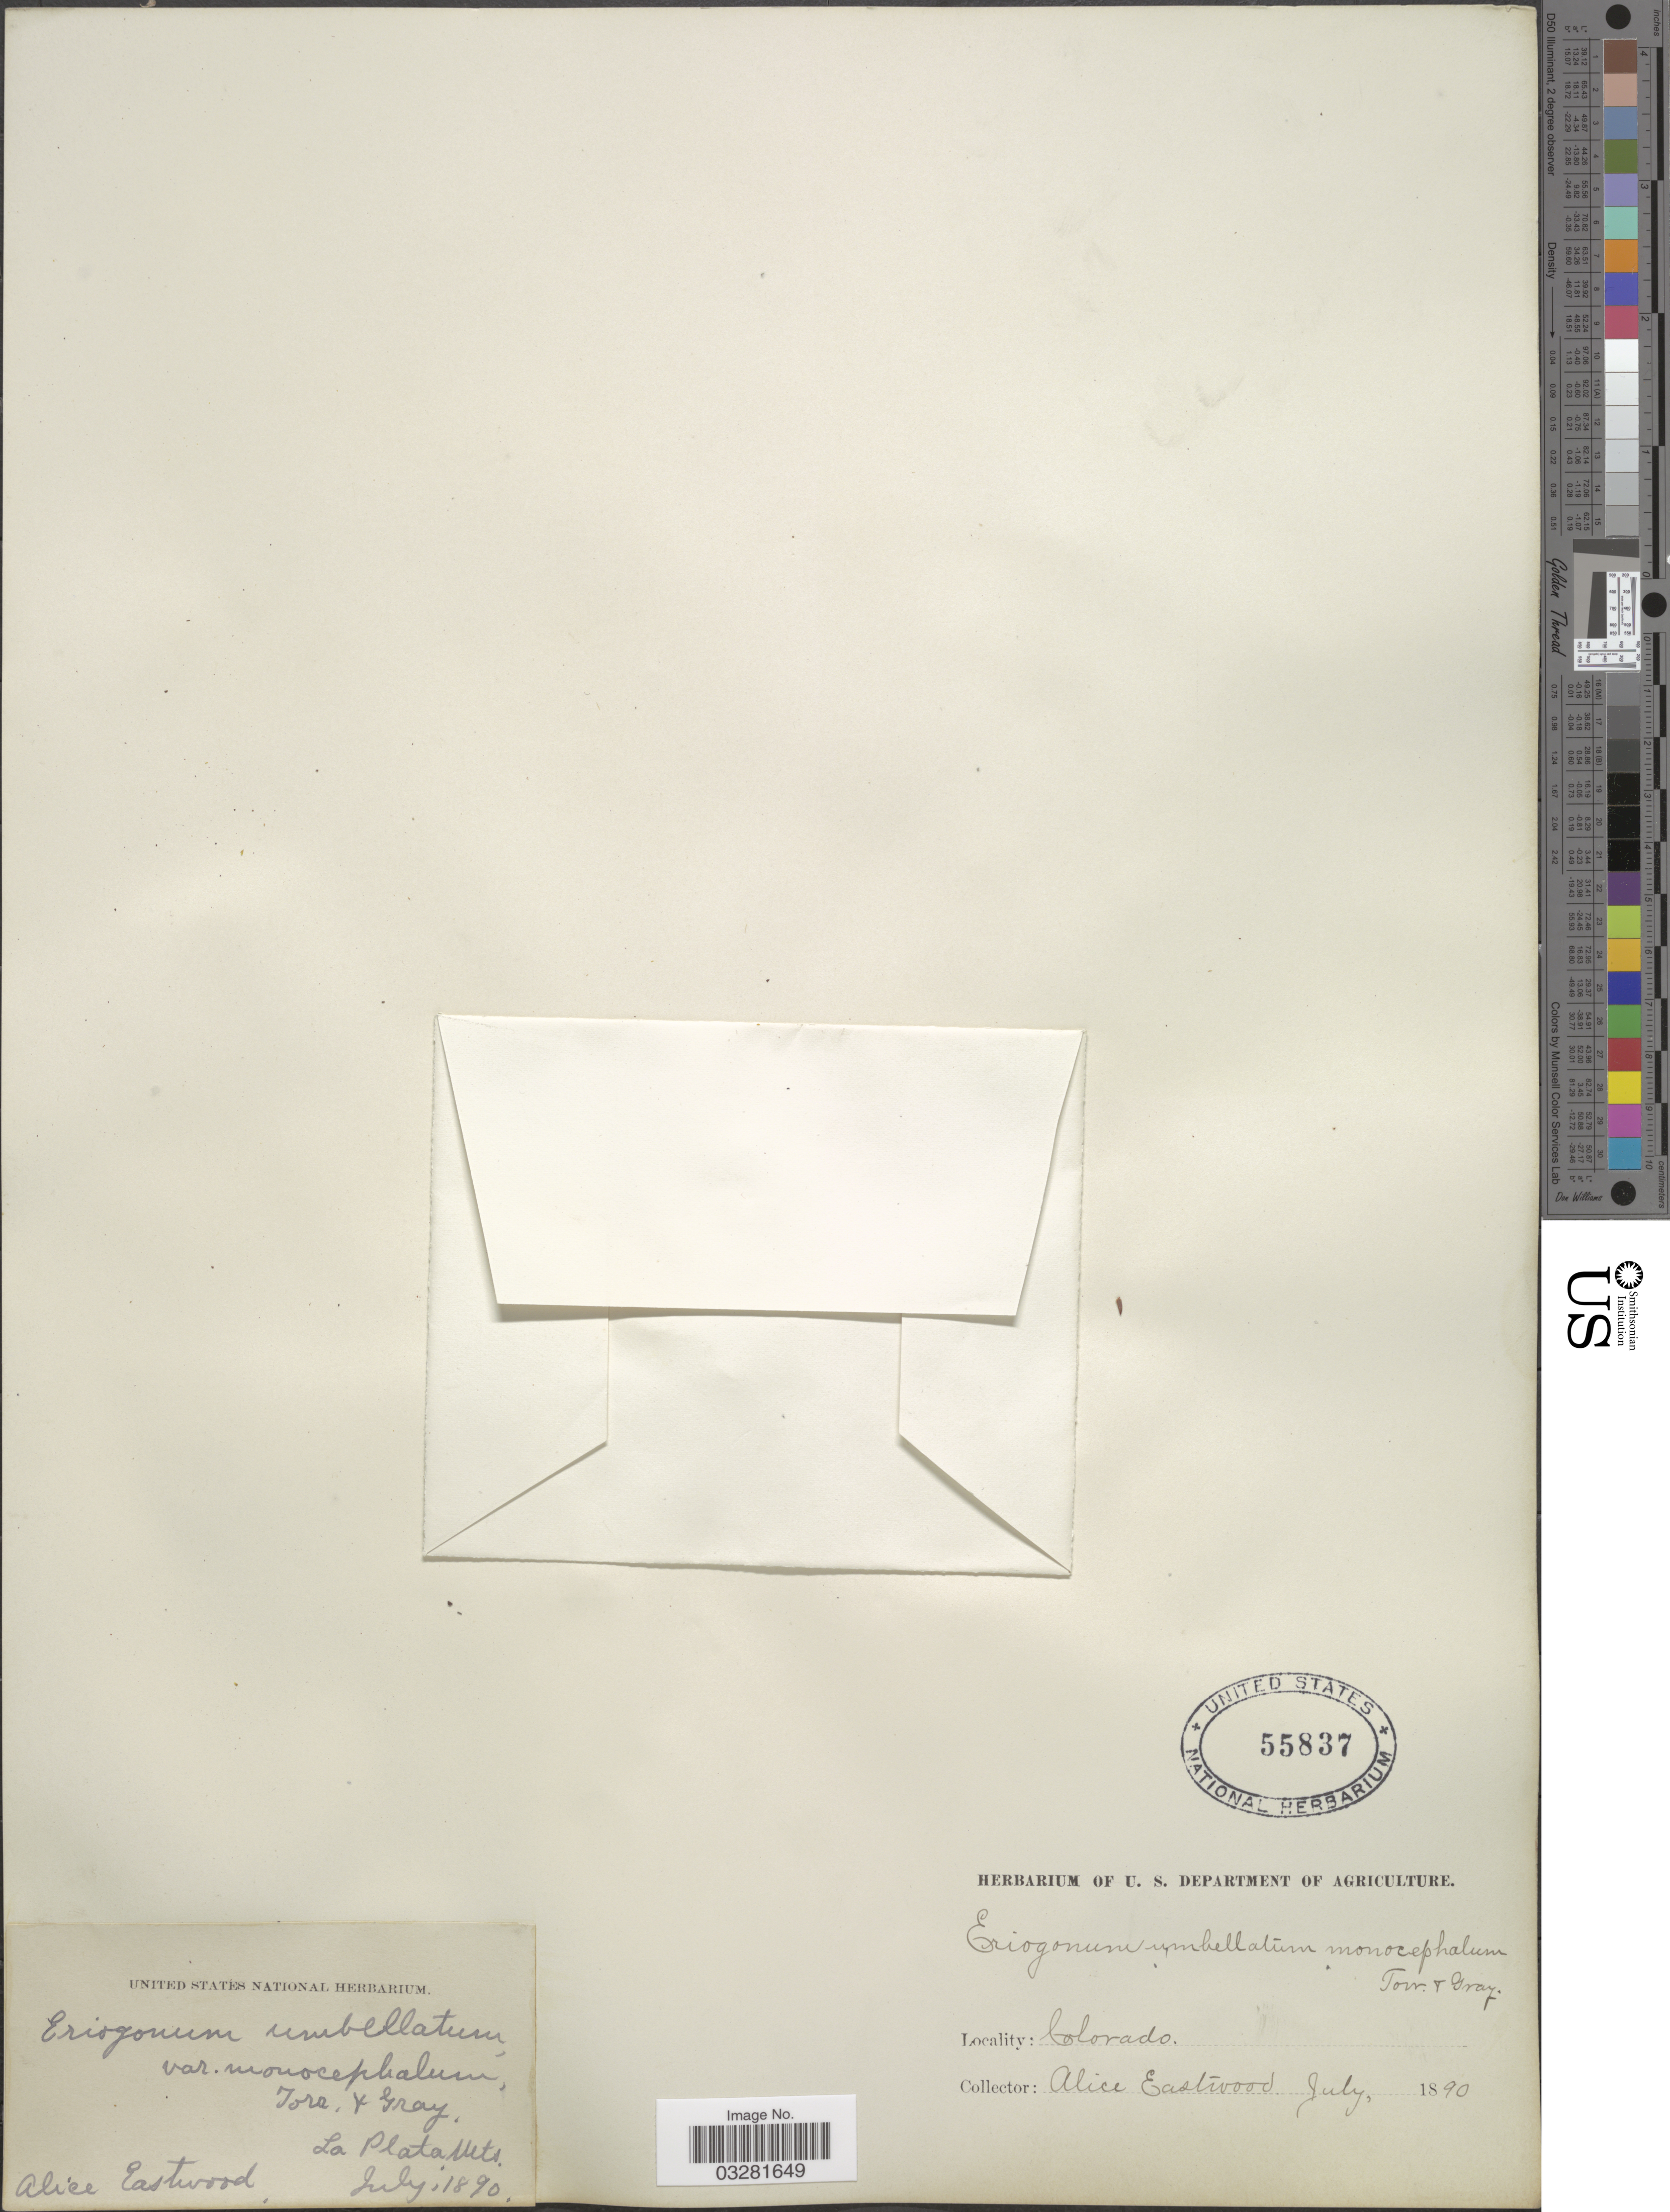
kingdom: Plantae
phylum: Tracheophyta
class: Magnoliopsida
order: Caryophyllales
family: Polygonaceae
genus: Eriogonum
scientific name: Eriogonum umbellatum var. porteri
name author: (Small) S. Stokes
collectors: A. Eastwood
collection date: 1890-07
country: United States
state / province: Colorado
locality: La Plata Mts.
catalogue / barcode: US 55837